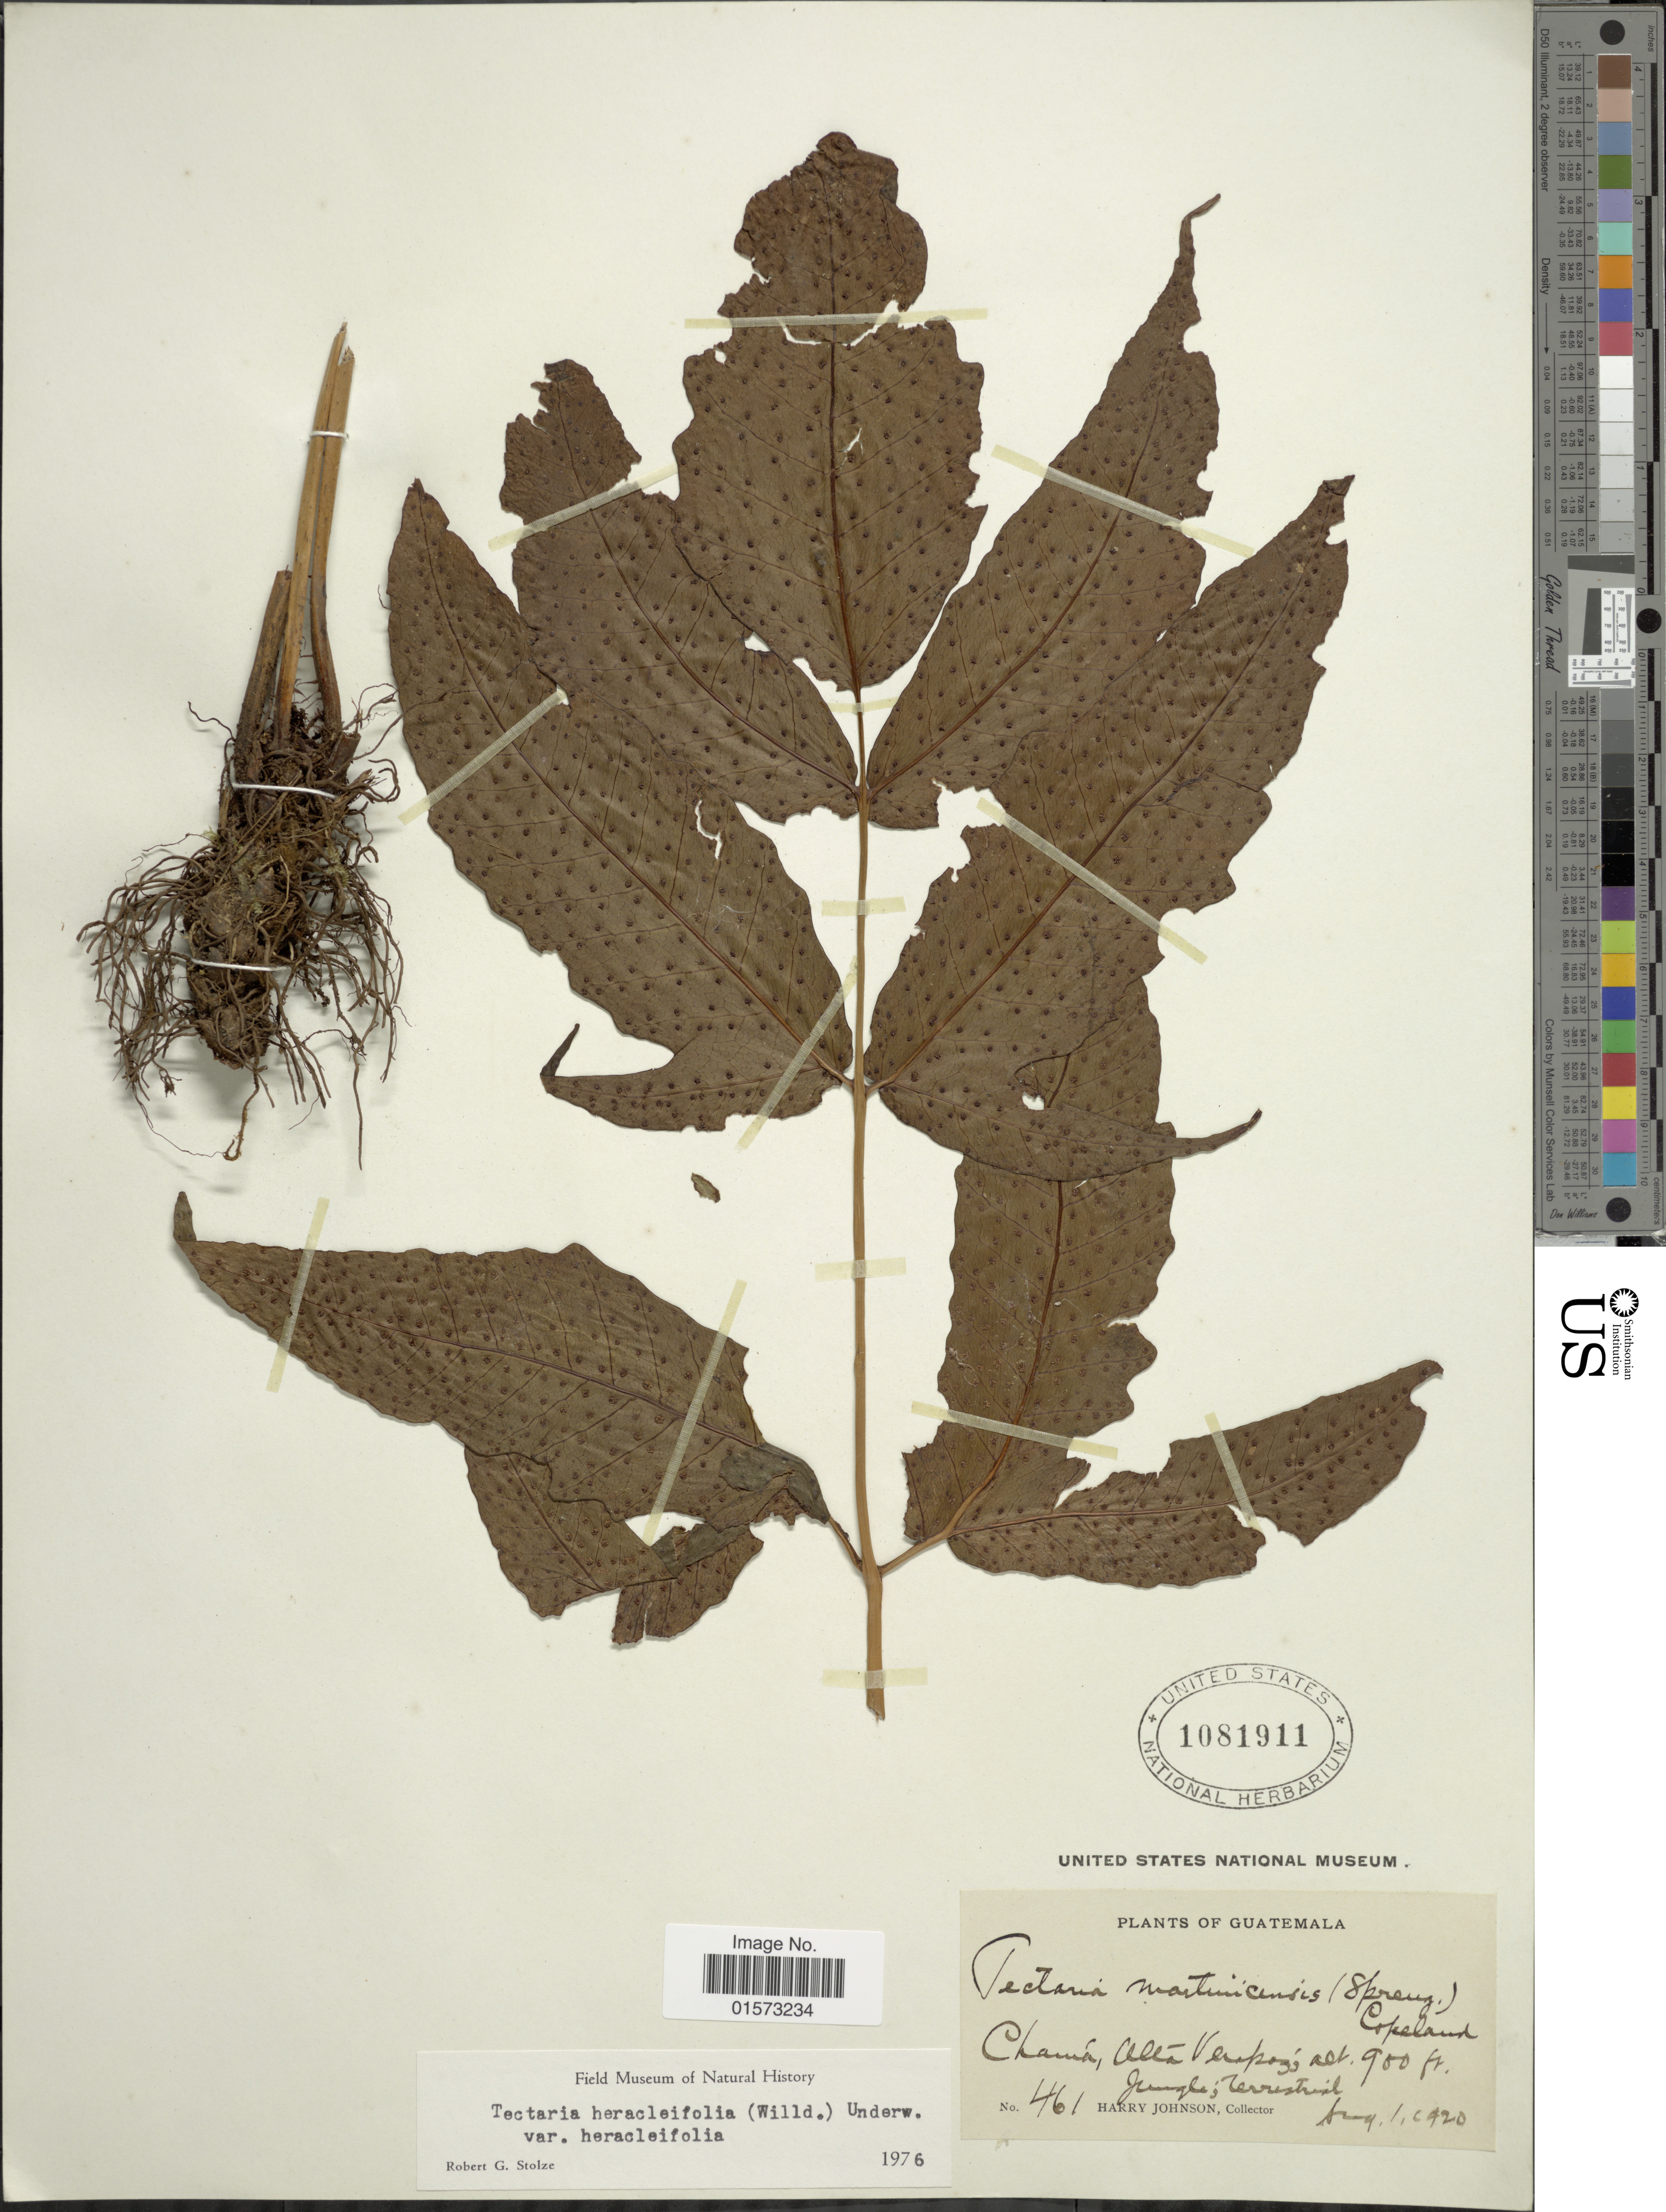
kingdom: Plantae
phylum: Tracheophyta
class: Polypodiopsida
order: Polypodiales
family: Tectariaceae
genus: Tectaria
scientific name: Tectaria heracleifolia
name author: (Willd.) Underw.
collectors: H. Johnson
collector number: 461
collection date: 1920-08-01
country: Guatemala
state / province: Alta Verapaz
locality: Chama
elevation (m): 274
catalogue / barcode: US 1081911